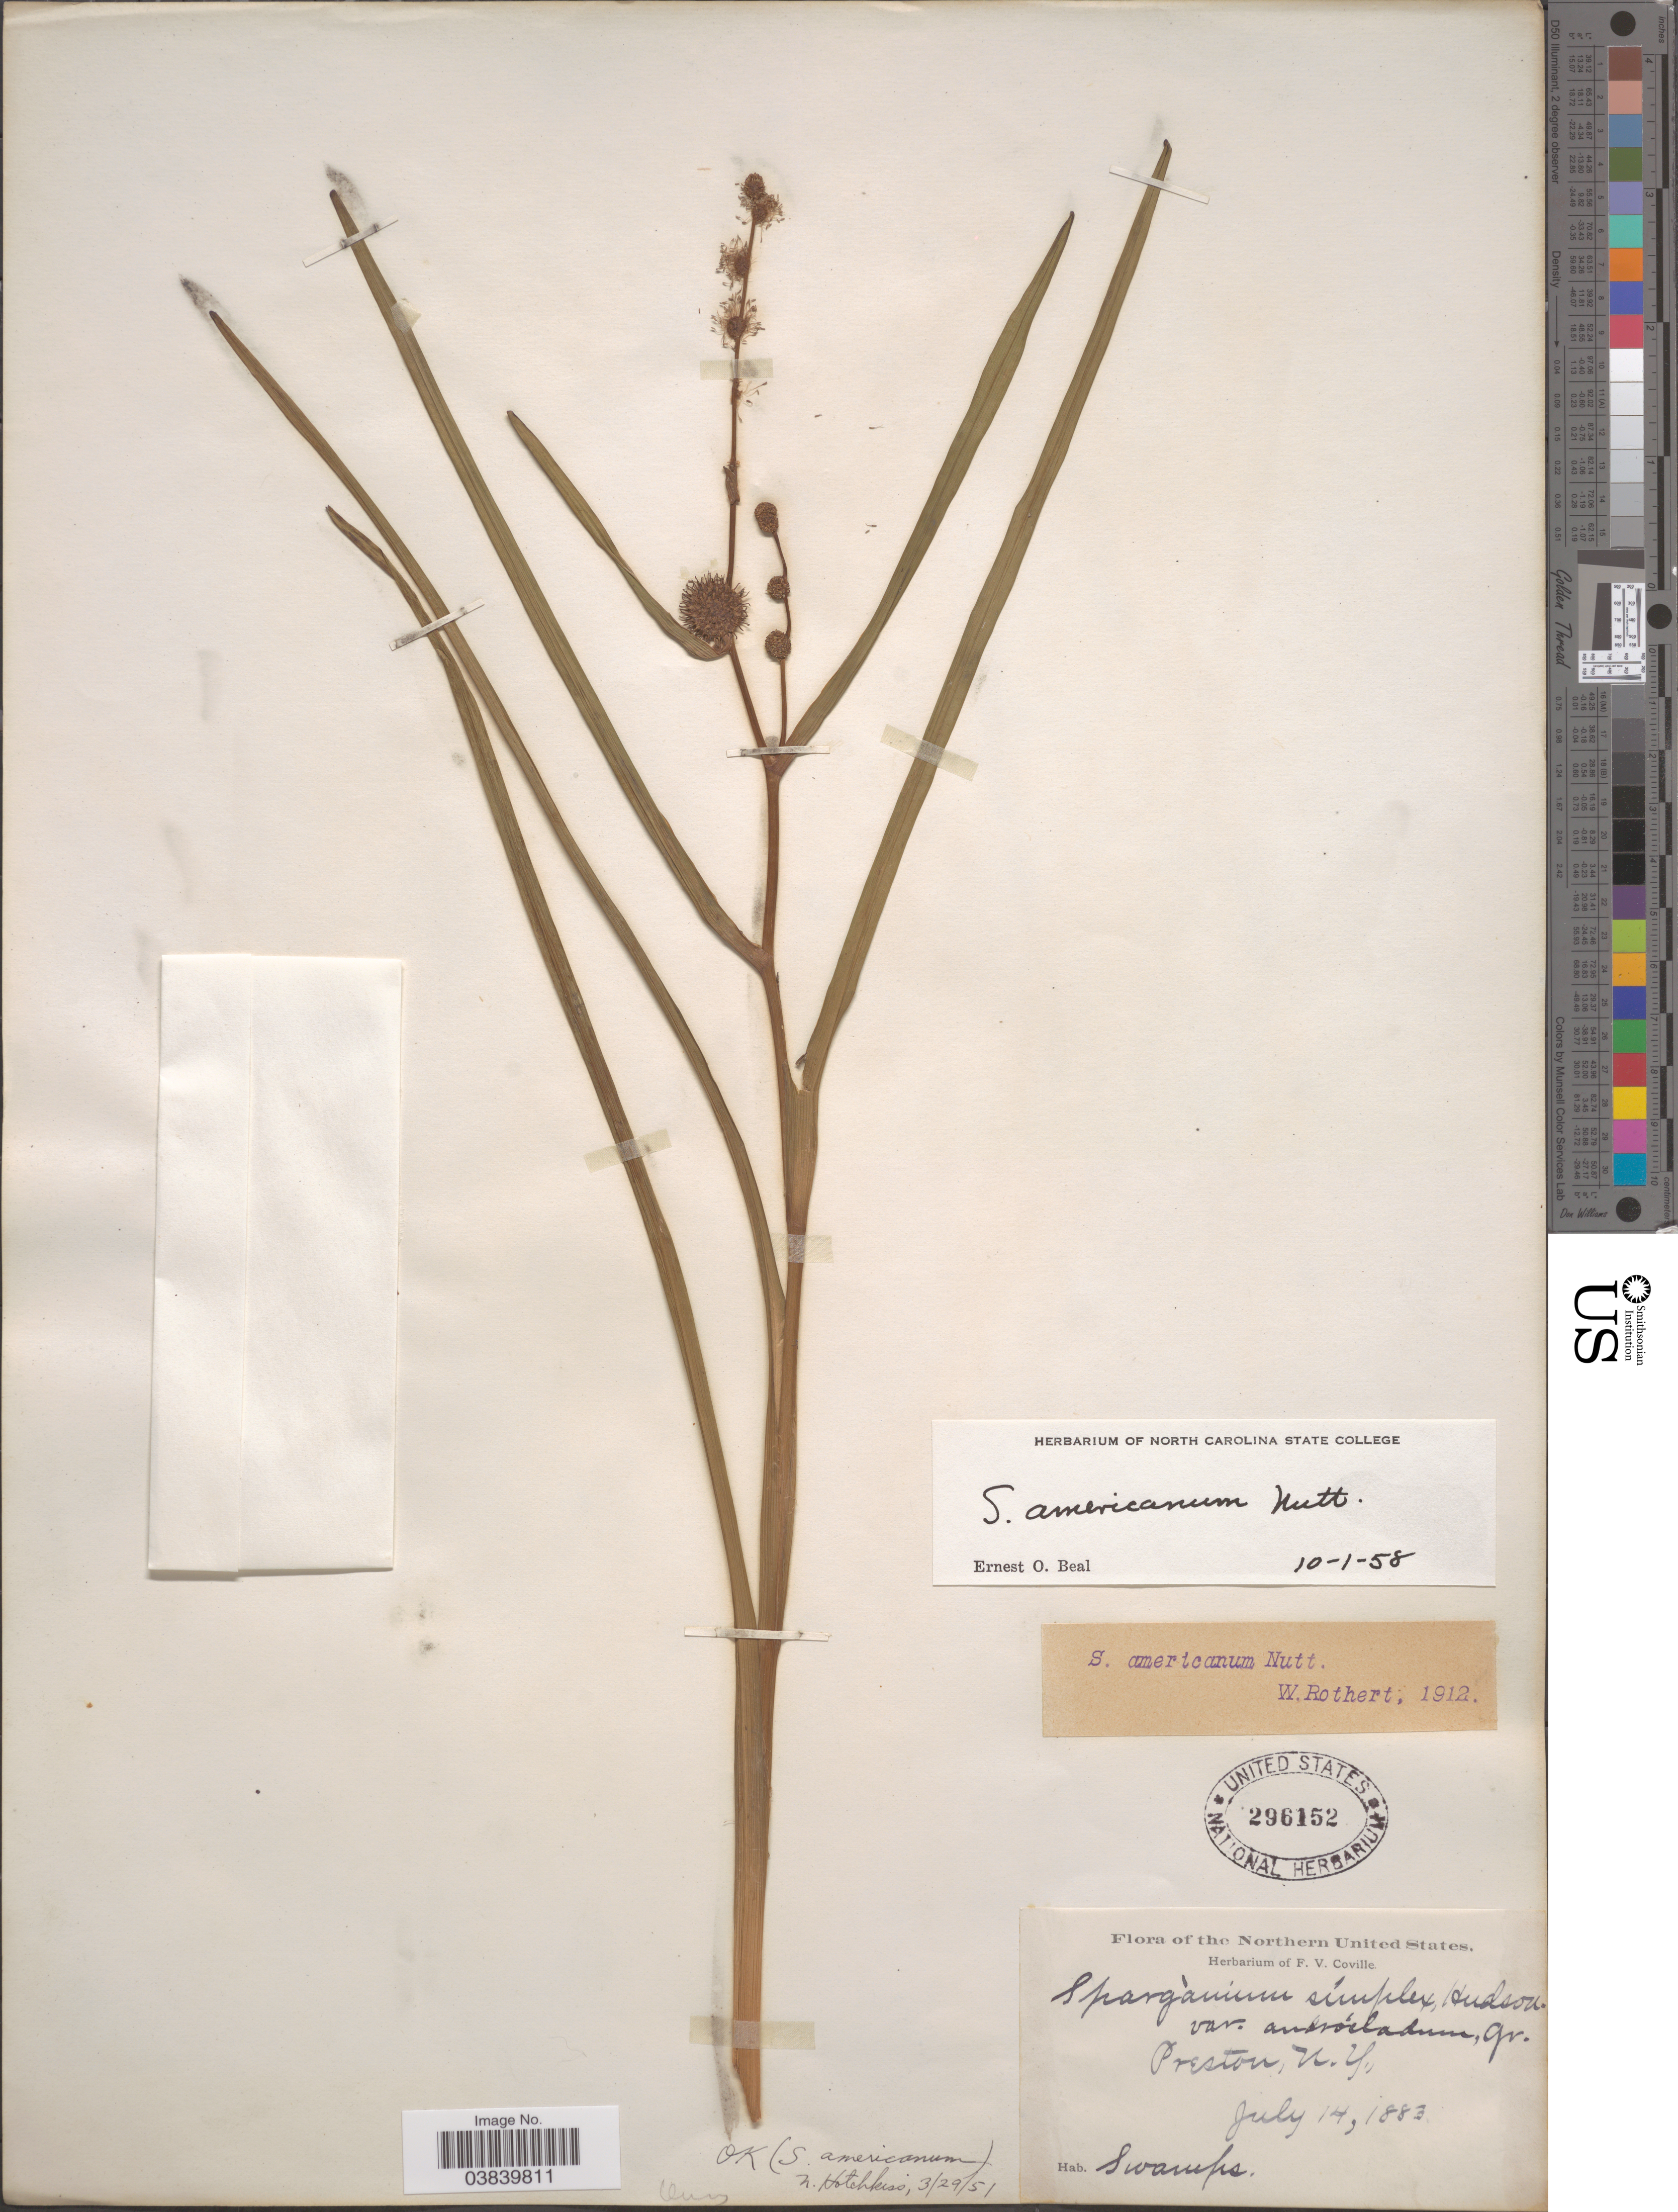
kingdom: Plantae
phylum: Tracheophyta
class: Liliopsida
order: Poales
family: Typhaceae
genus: Sparganium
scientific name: Sparganium americanum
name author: Nutt.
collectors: ex herb. F. V. Coville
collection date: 1883-07-14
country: United States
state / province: New York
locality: Northern United States. Preston. N.Y.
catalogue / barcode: US 296152